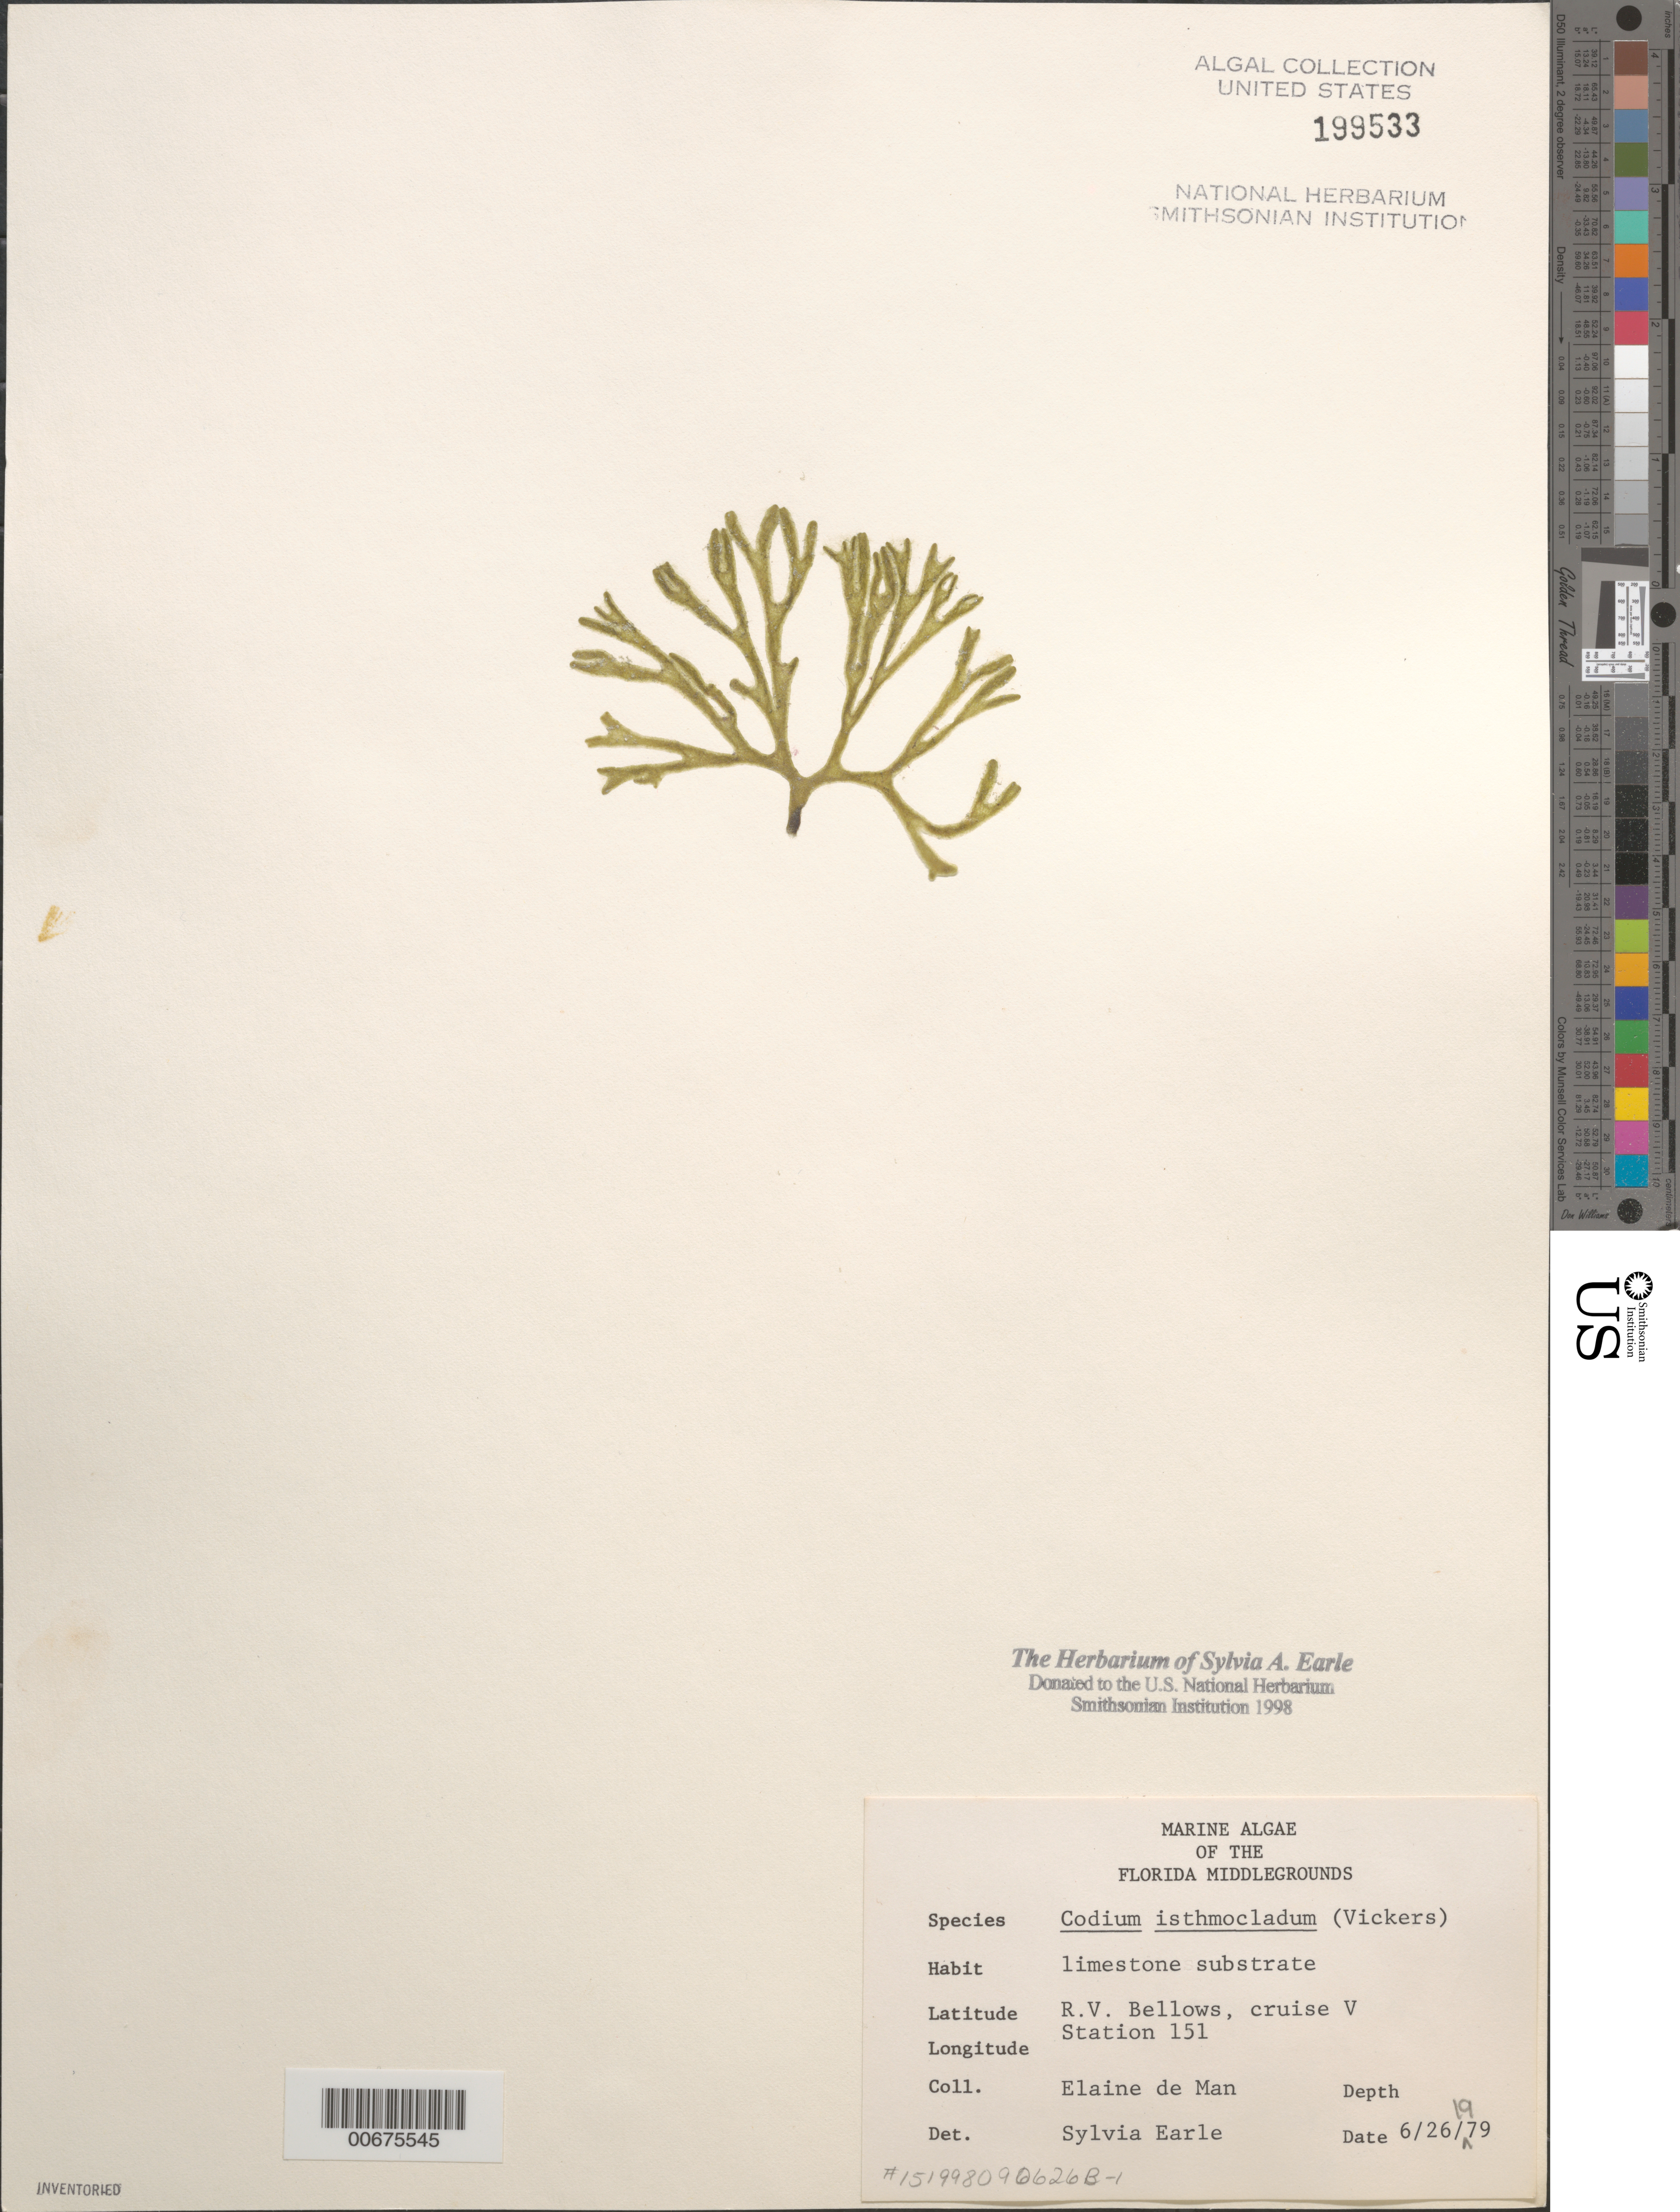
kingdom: Plantae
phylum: Chlorophyta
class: Ulvophyceae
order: Bryopsidales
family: Codiaceae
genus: Codium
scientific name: Codium isthmocladum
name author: Vickers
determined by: Earle, S. A.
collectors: E. de Man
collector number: Station 151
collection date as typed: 26 Jun 1979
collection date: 1979-06-26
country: United States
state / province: Florida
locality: Florida Middle Grounds, Gulf of Mexico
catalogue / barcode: US 199533